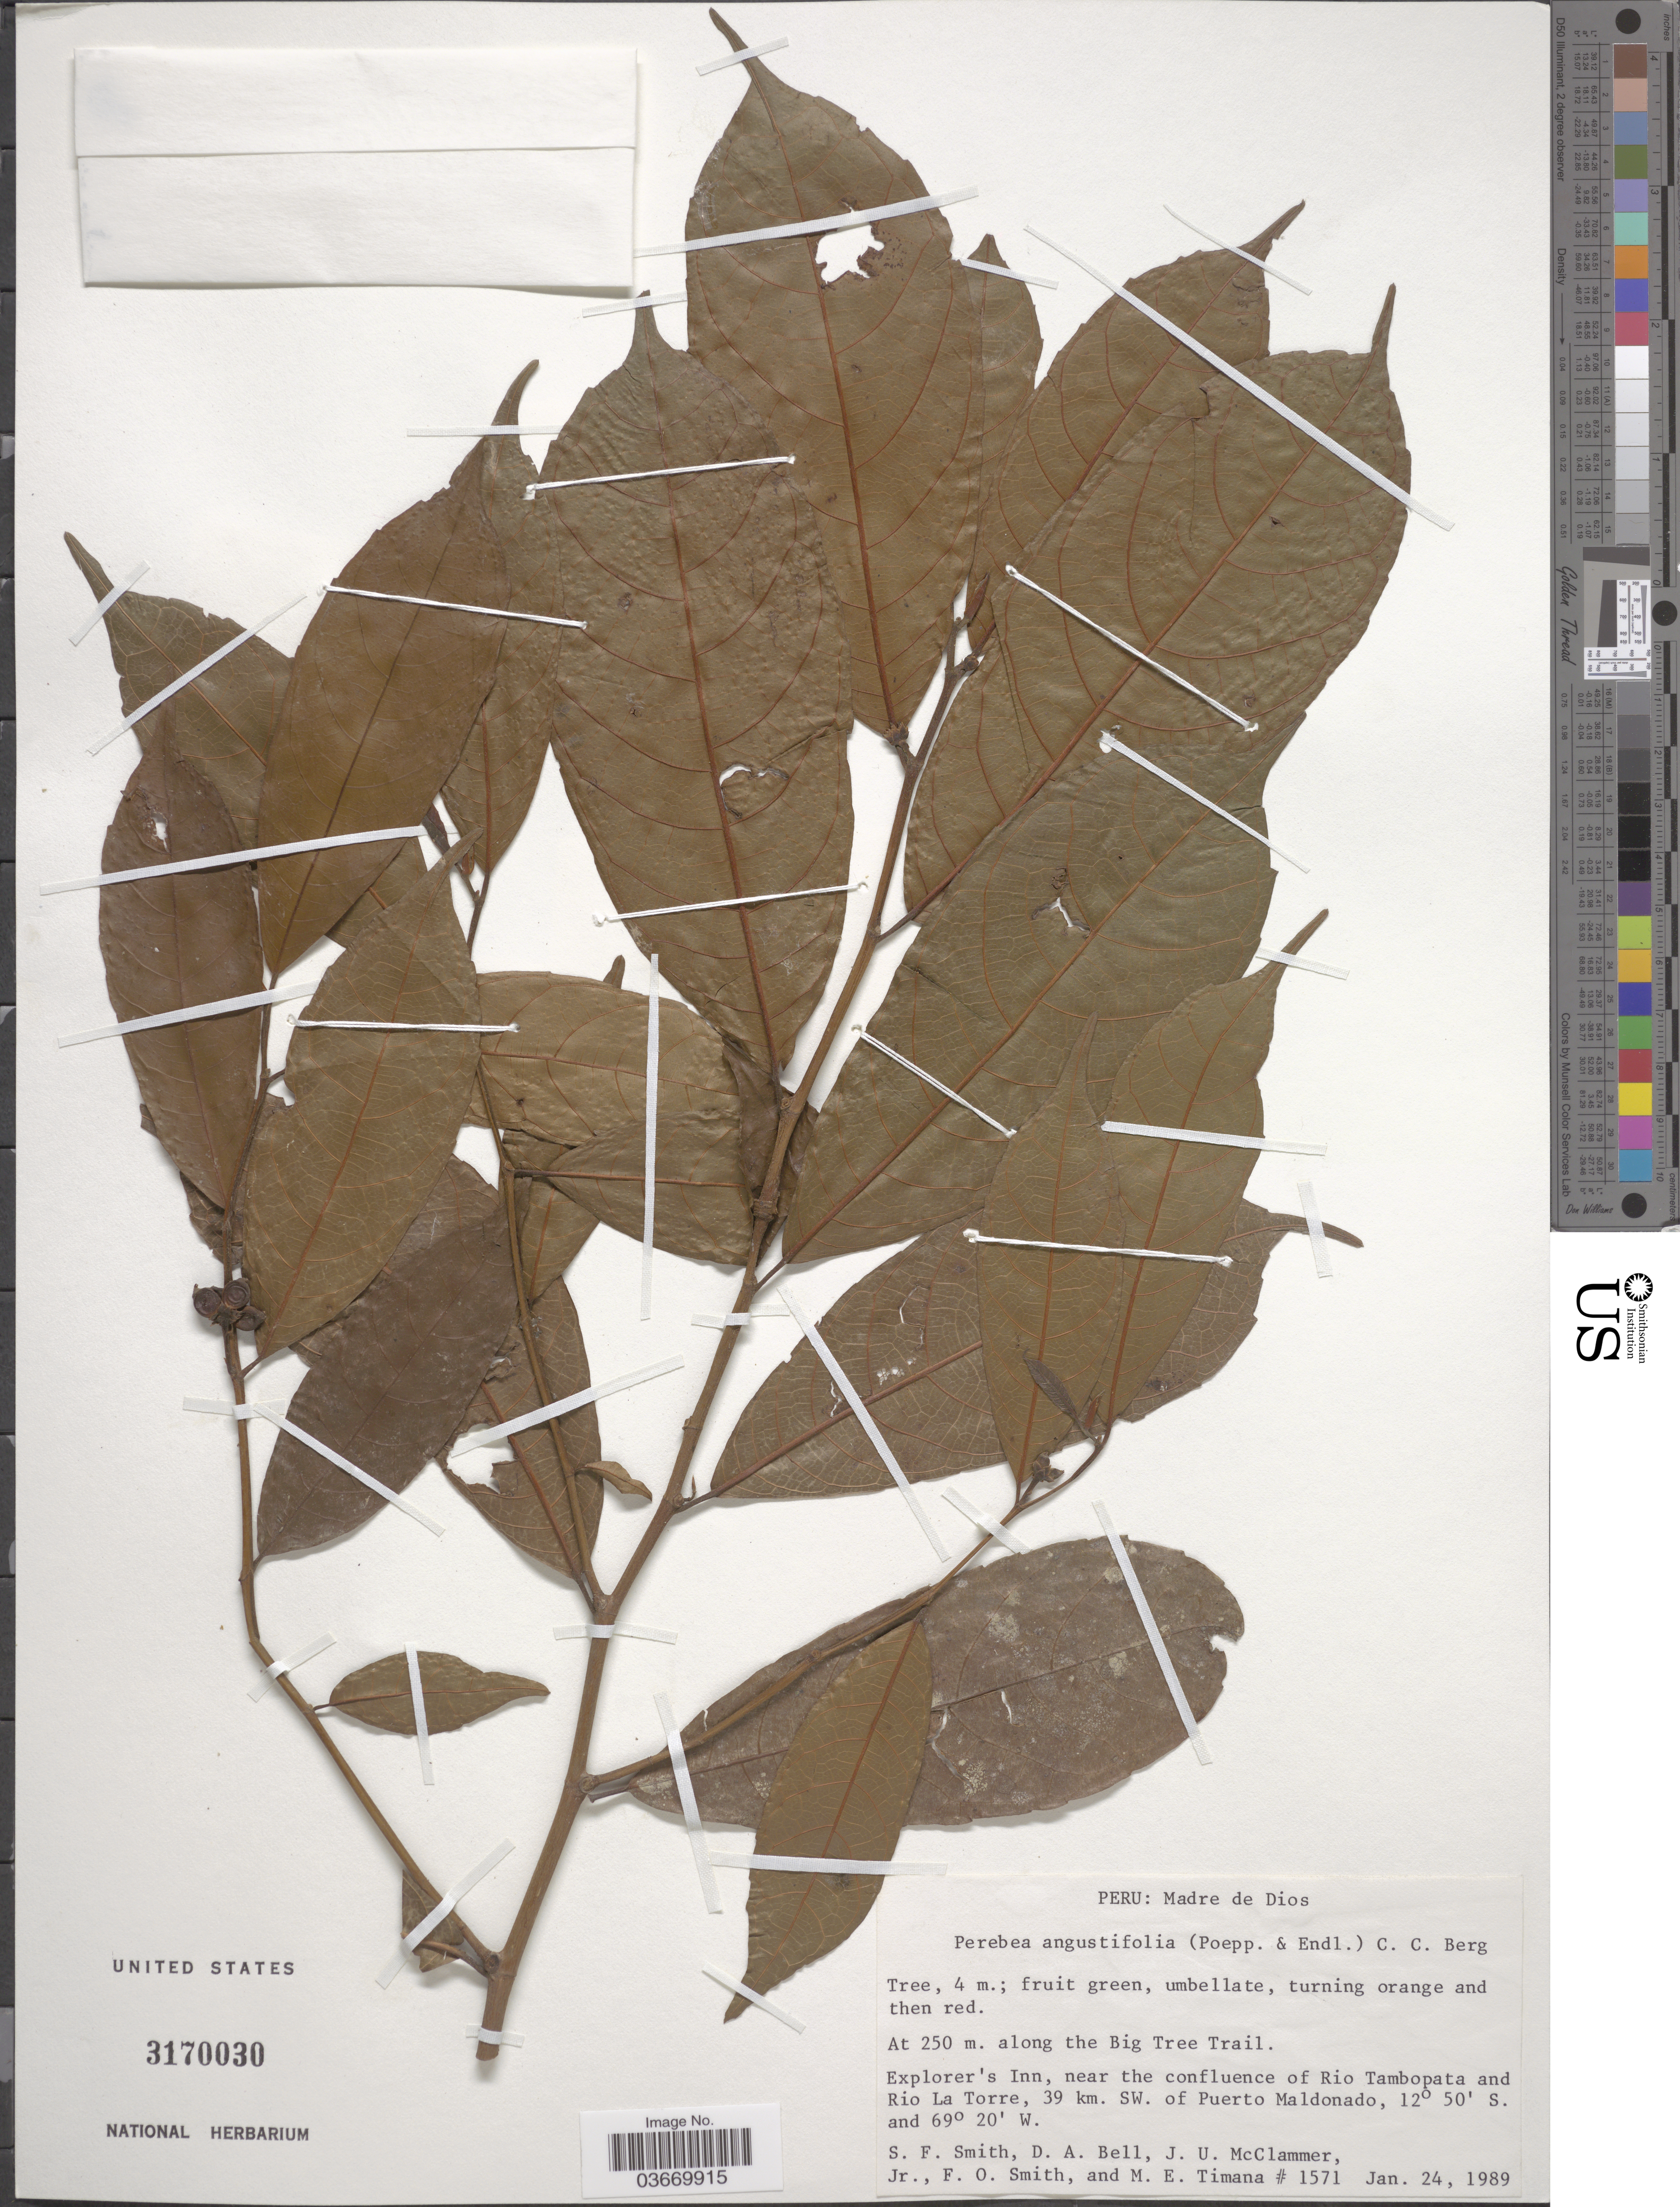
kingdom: Plantae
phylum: Tracheophyta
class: Magnoliopsida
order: Rosales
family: Moraceae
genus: Perebea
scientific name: Perebea angustifolia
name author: (Poepp. & Endl.) C.C. Berg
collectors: S.F. Smith, D. A. Bell, J. McClammer Jr. & F. Smith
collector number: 1571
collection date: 1989-01-24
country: Peru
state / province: Madre de Dios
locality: Along the Big Tree Trail. Explorer's Inn, near the confluence of Rio Tambopata and Rio La Torre, 39 km. SW. of Puerto Maldonado.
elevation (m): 250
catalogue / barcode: US 3170030